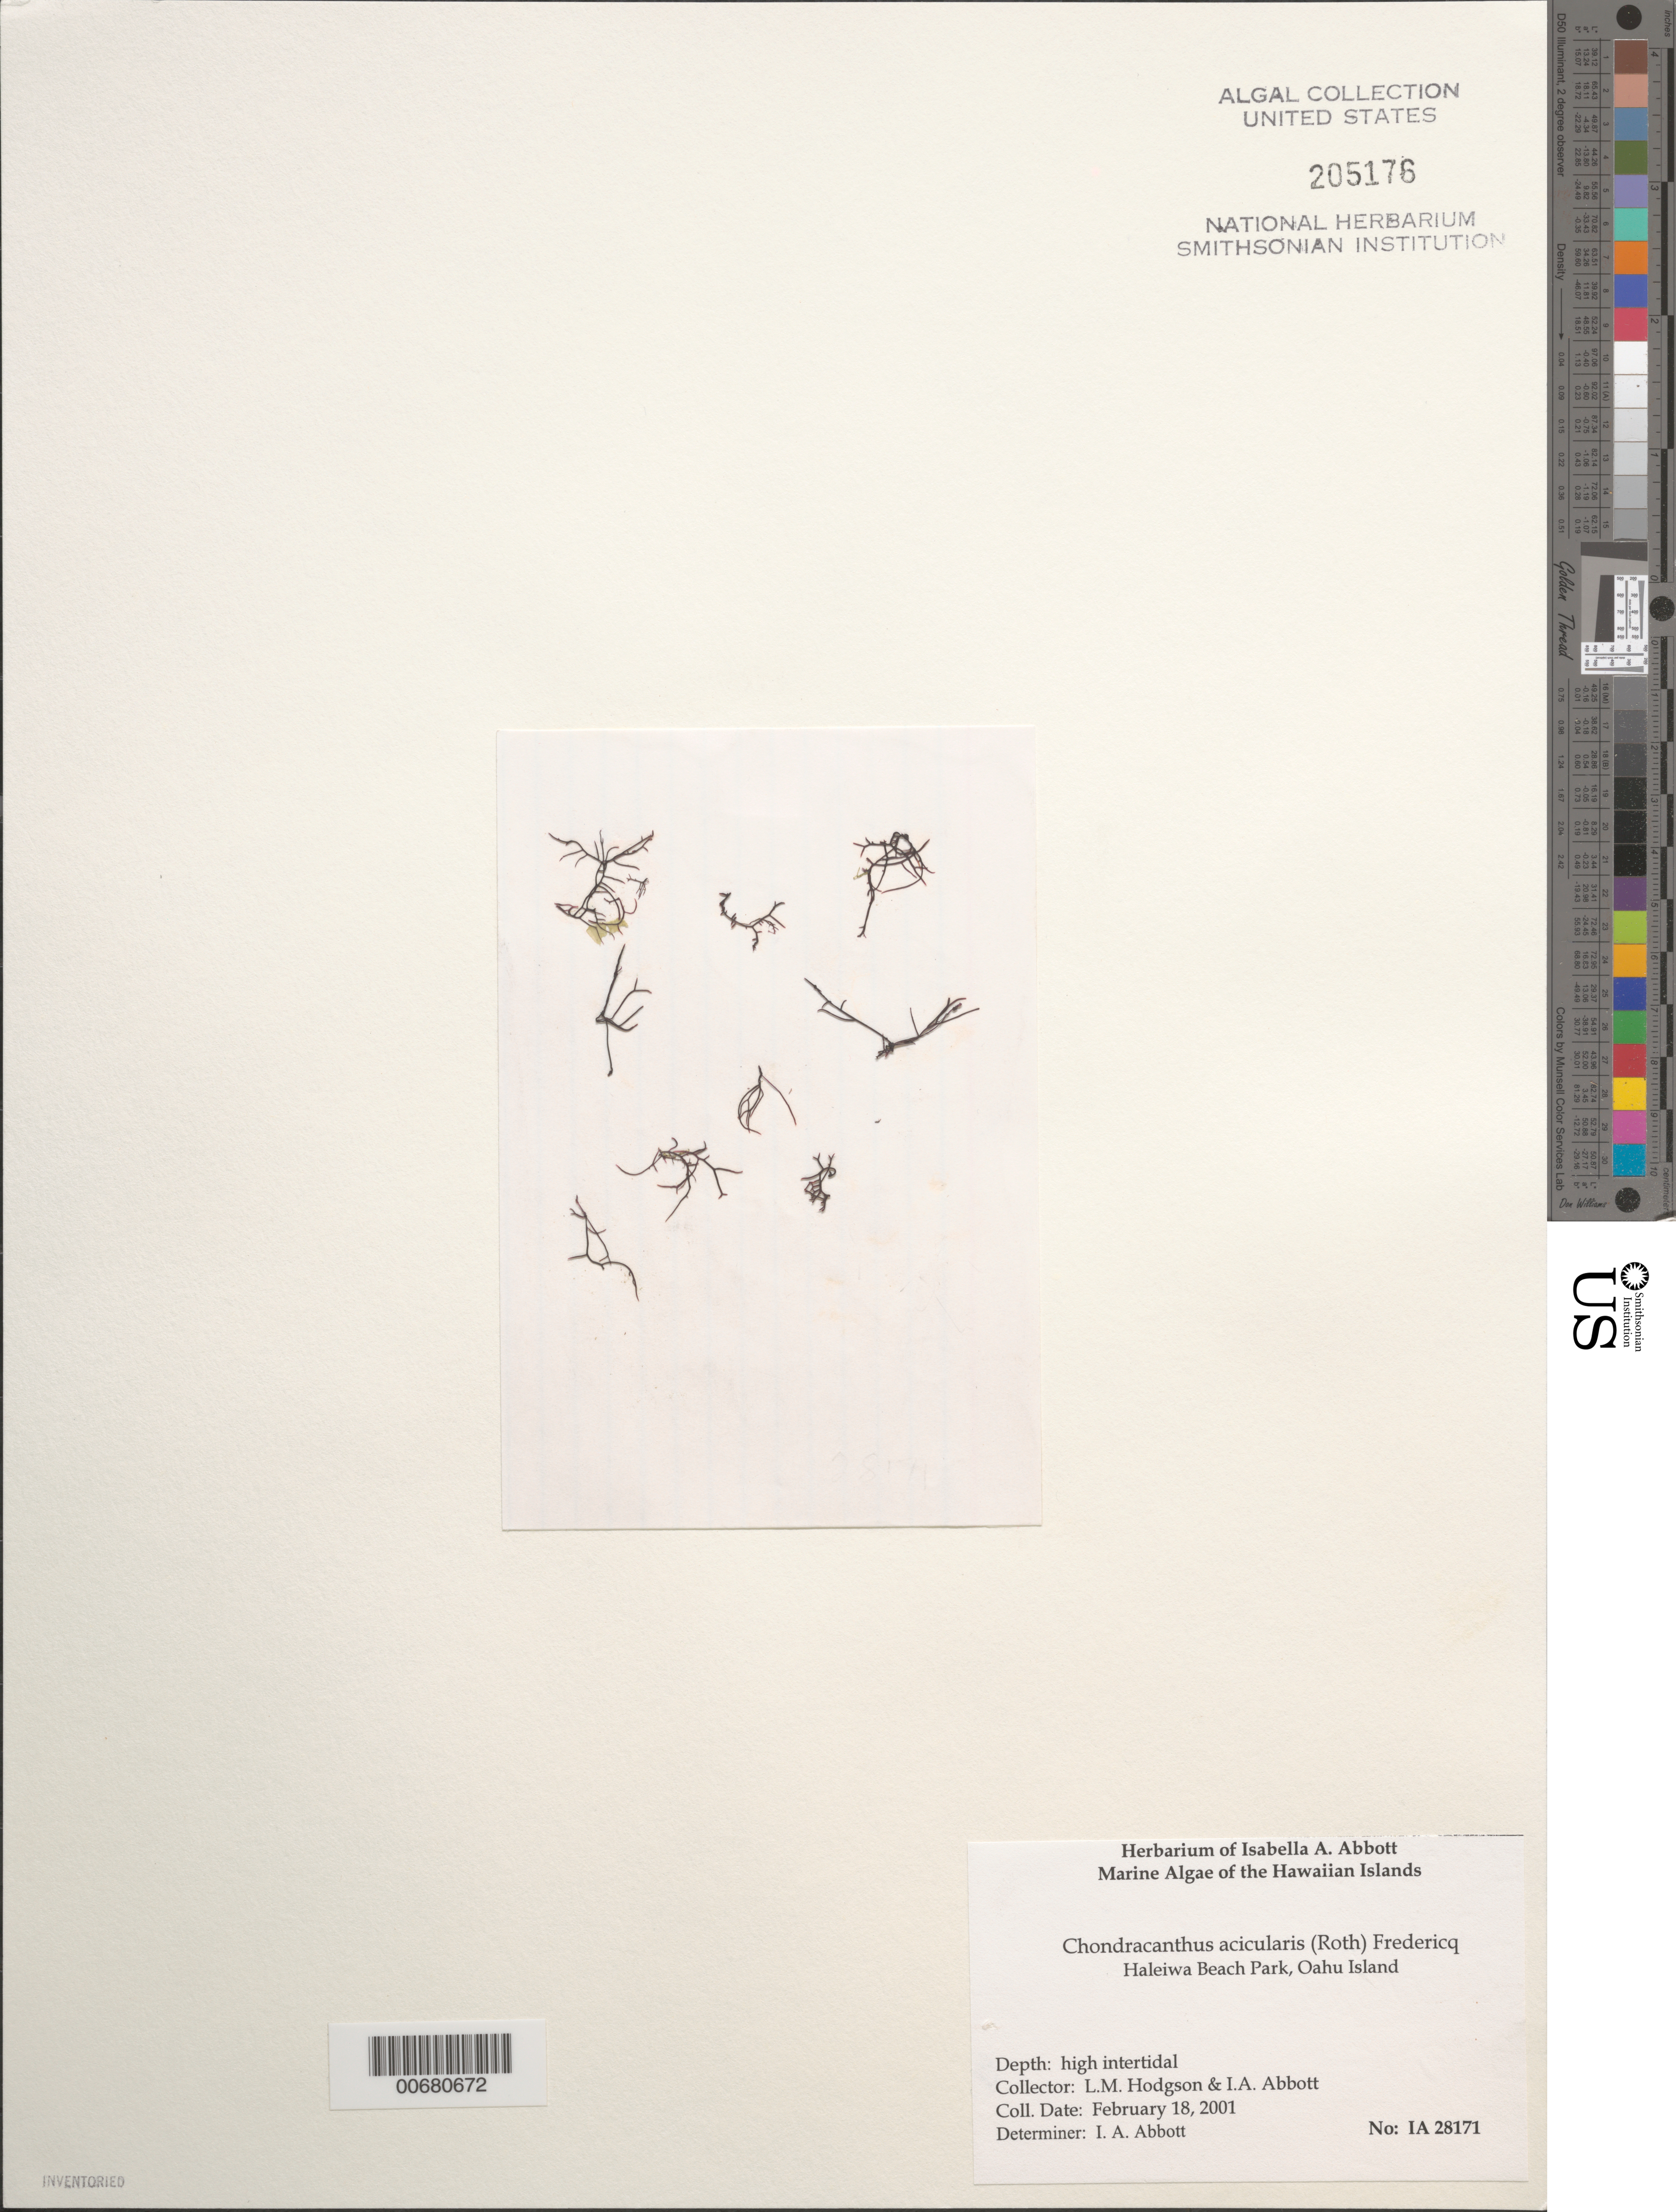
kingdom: Plantae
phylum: Rhodophyta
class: Florideophyceae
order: Gigartinales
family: Gigartinaceae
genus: Chondracanthus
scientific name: Chondracanthus acicularis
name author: (Roth) Fredericq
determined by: Abbott, Isabella A.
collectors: I. A. Abbott & L. M. Hodgson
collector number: IAA 28171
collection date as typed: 18 Feb 2001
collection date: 2001-02-18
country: United States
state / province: Hawaii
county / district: Honolulu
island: Oahu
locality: Haleiwa Beach Park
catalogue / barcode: US 205176